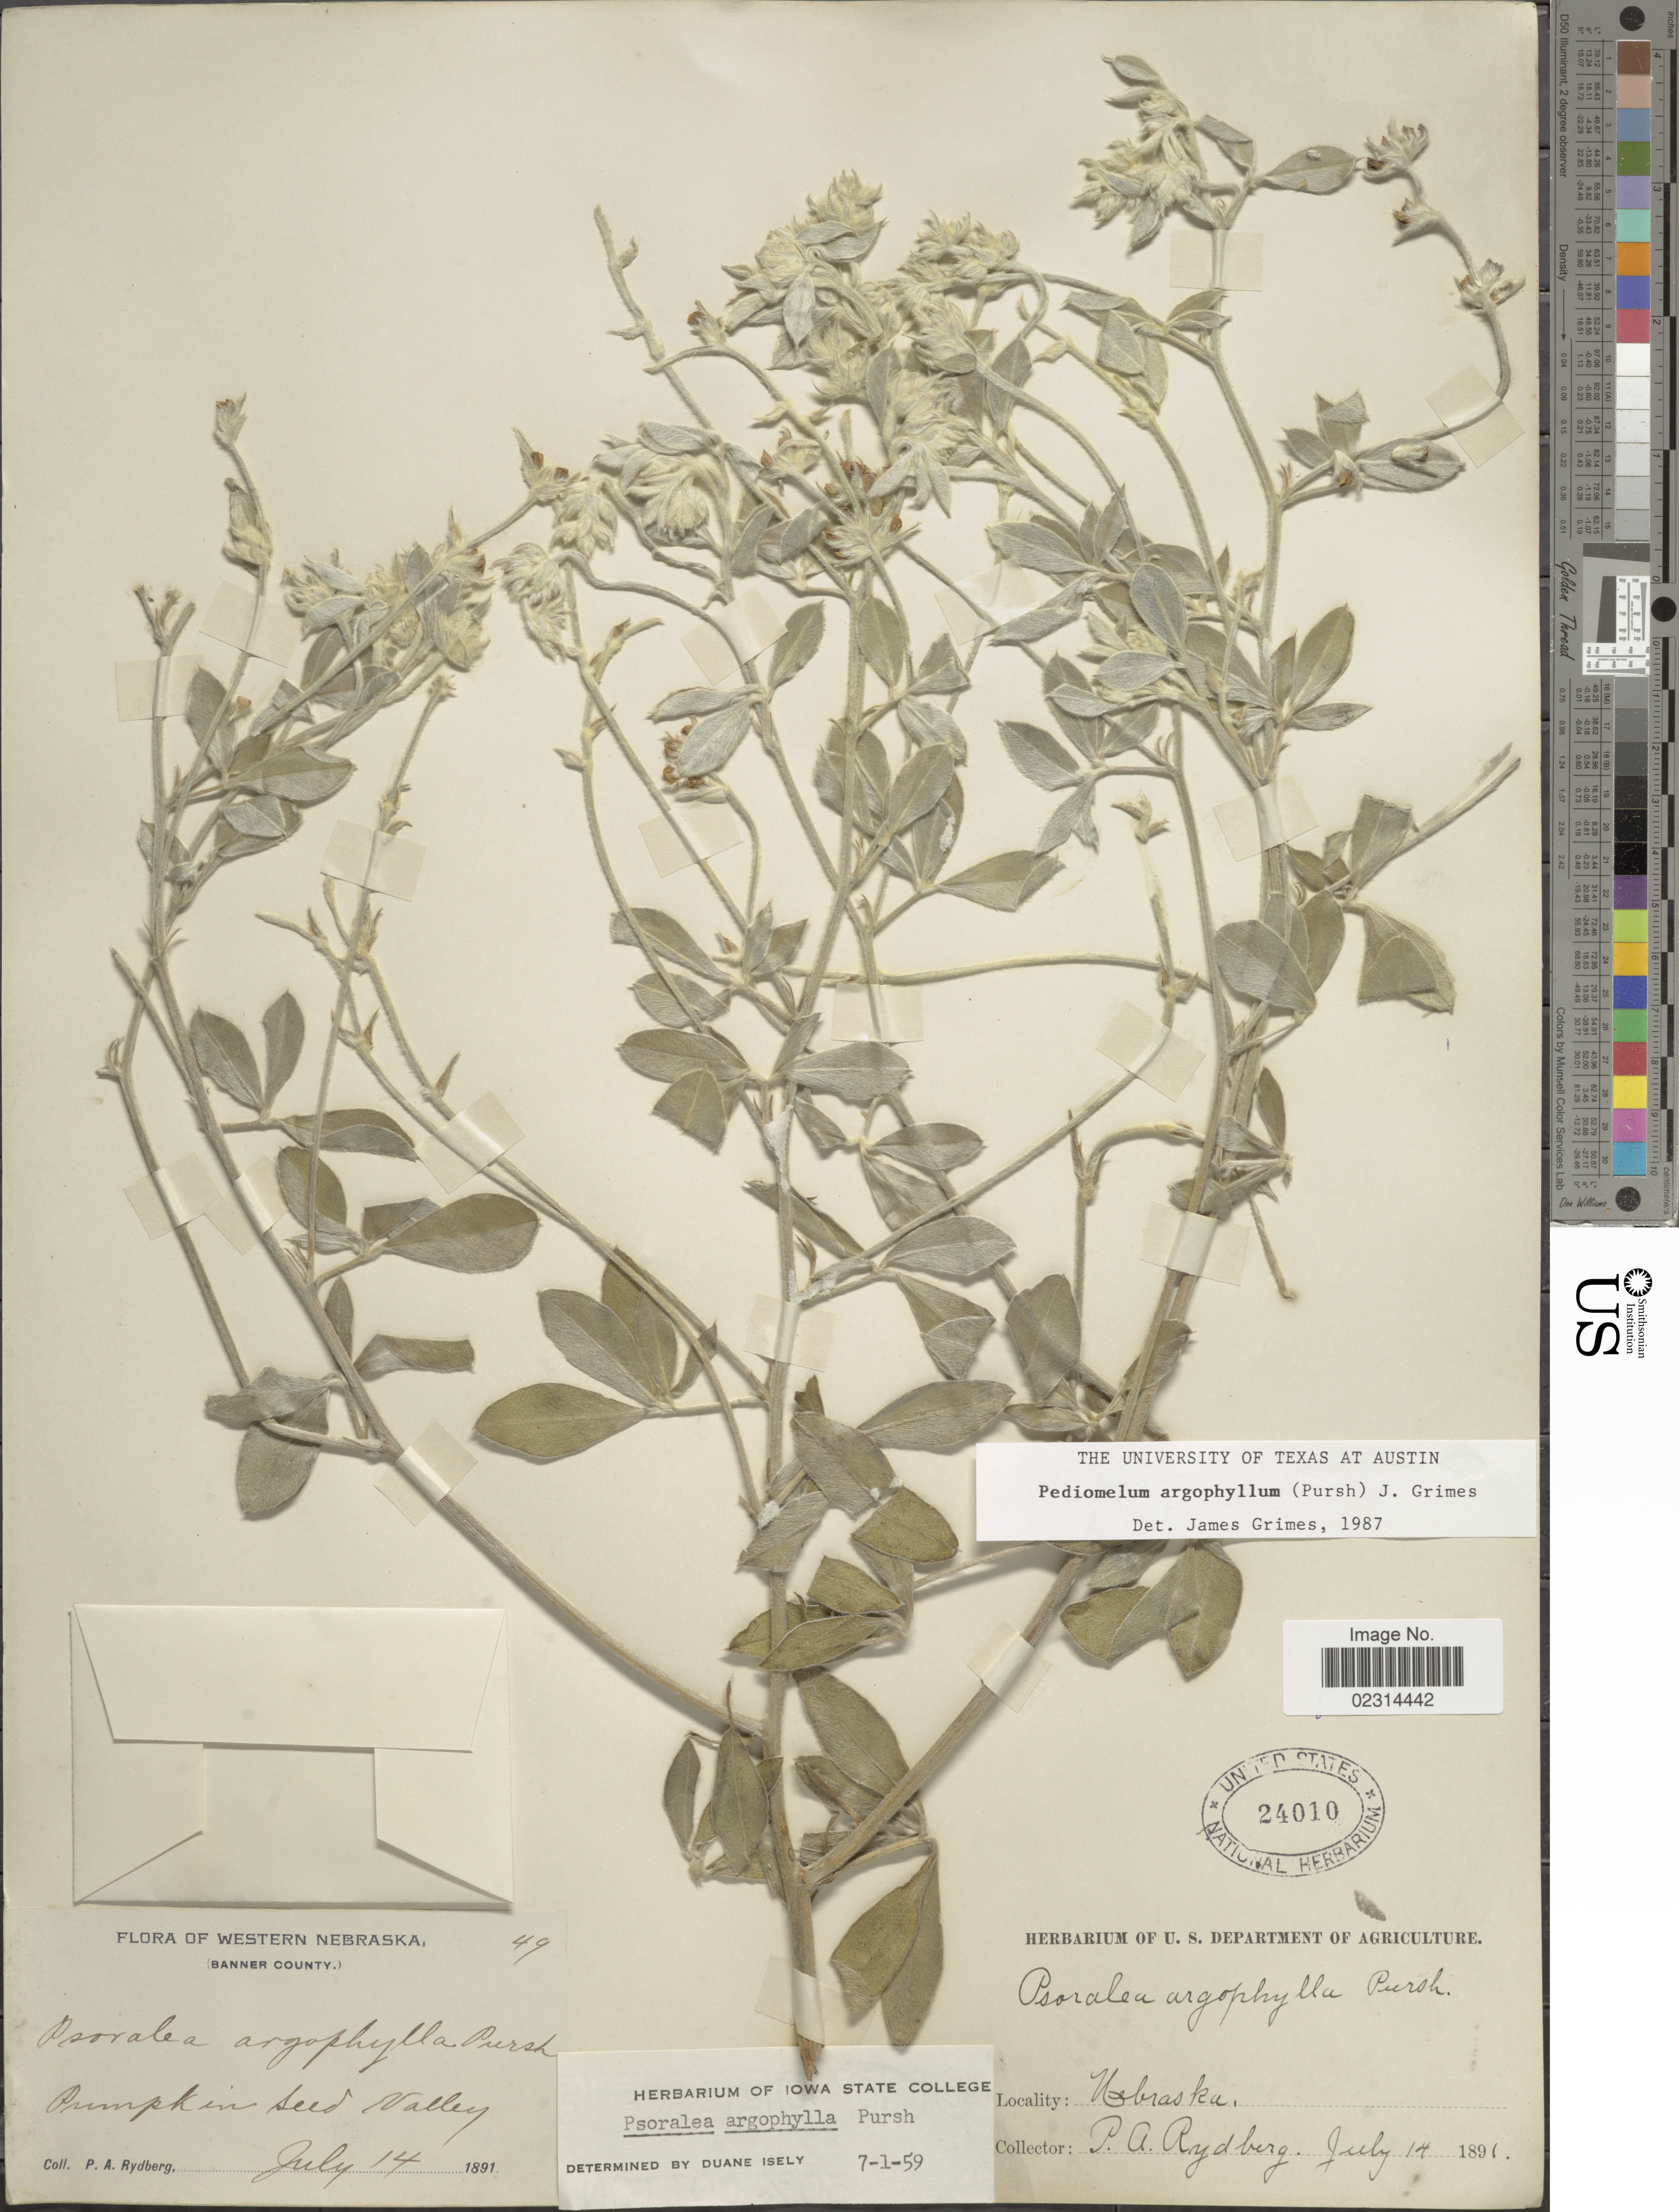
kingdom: Plantae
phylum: Tracheophyta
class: Magnoliopsida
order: Fabales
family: Fabaceae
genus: Pediomelum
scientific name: Pediomelum argophyllum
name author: (Pursh) J.W. Grimes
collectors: P. A. Rydberg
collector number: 49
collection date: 1891-07-14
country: United States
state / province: Nebraska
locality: Western Nebraska (Banner County). Pumpkin Seed Valley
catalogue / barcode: US 24010